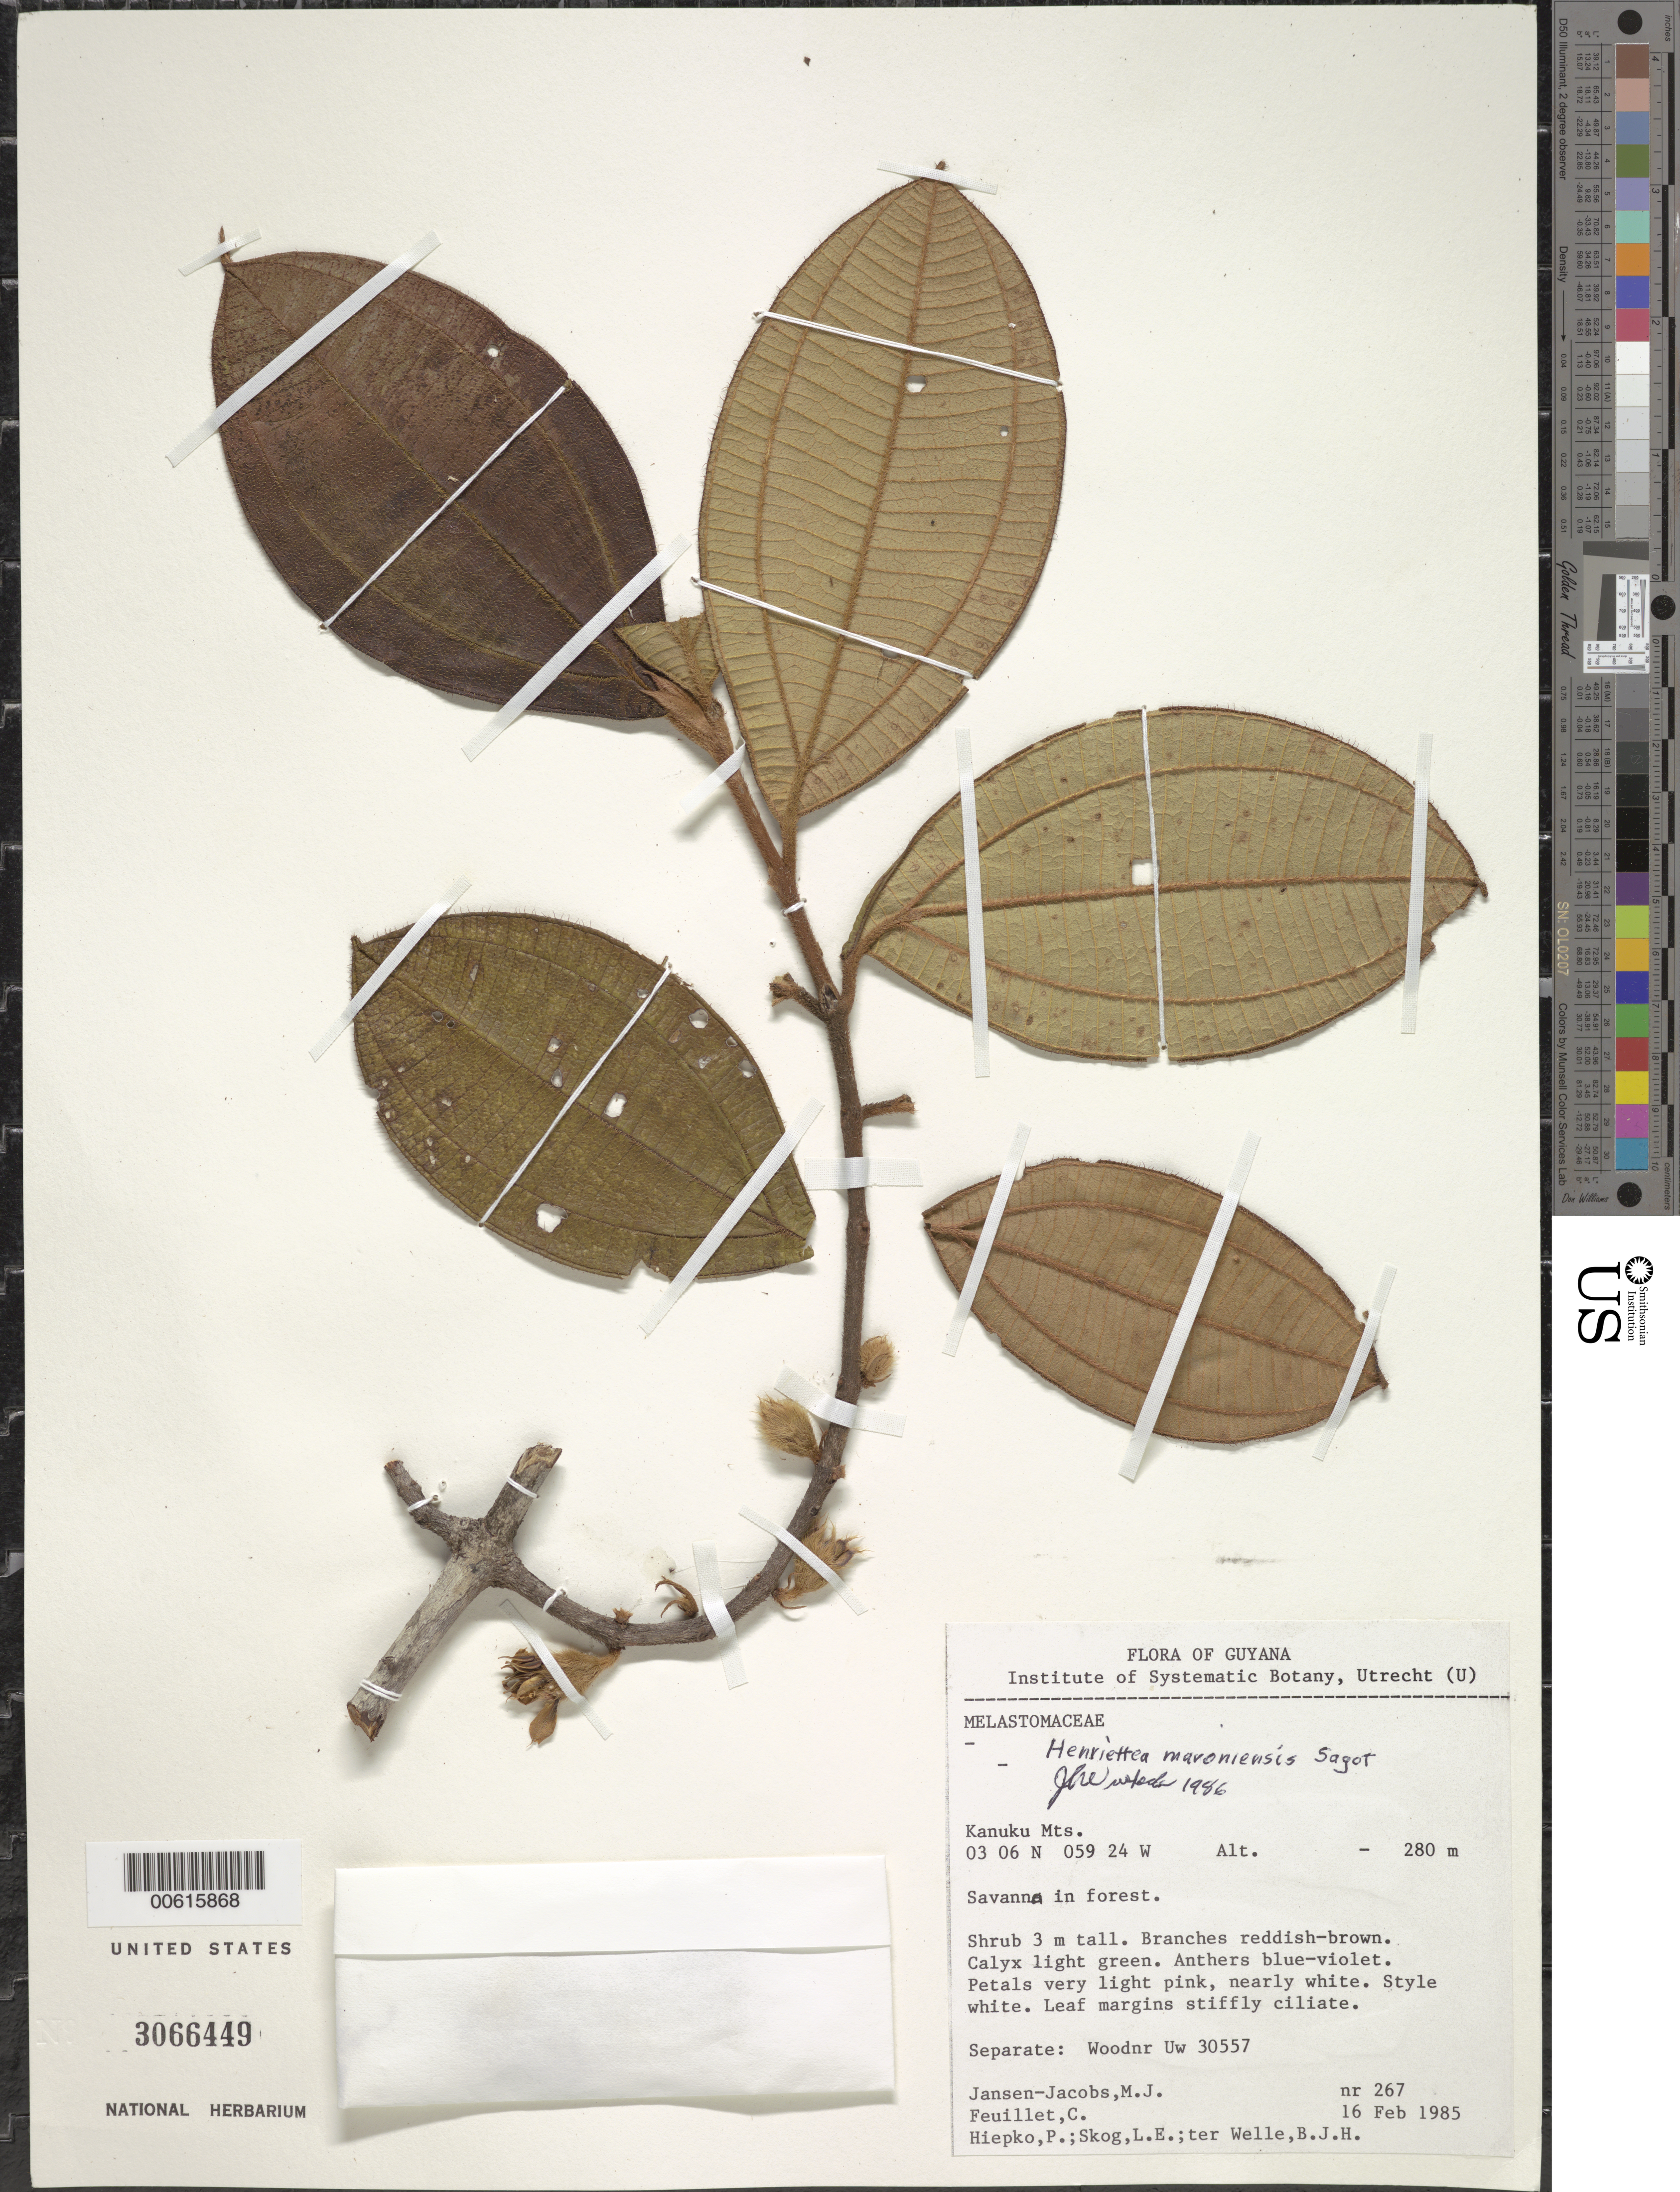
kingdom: Plantae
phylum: Tracheophyta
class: Magnoliopsida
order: Myrtales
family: Melastomataceae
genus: Henriettea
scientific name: Henriettea maroniensis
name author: Sagot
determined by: Wurdack, John J., (US), US (UNITED STATES)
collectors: M. J. Jansen-Jacobs, C. Feuillet, P. H. Hiepko, L. E. Skog & B. Welle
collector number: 267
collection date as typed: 16-Feb-85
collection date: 1985-02-16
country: Guyana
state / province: U. Takutu-U. Essequibo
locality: Kanuku Mts.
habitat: Savanna in forest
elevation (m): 280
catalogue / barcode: US 3066449